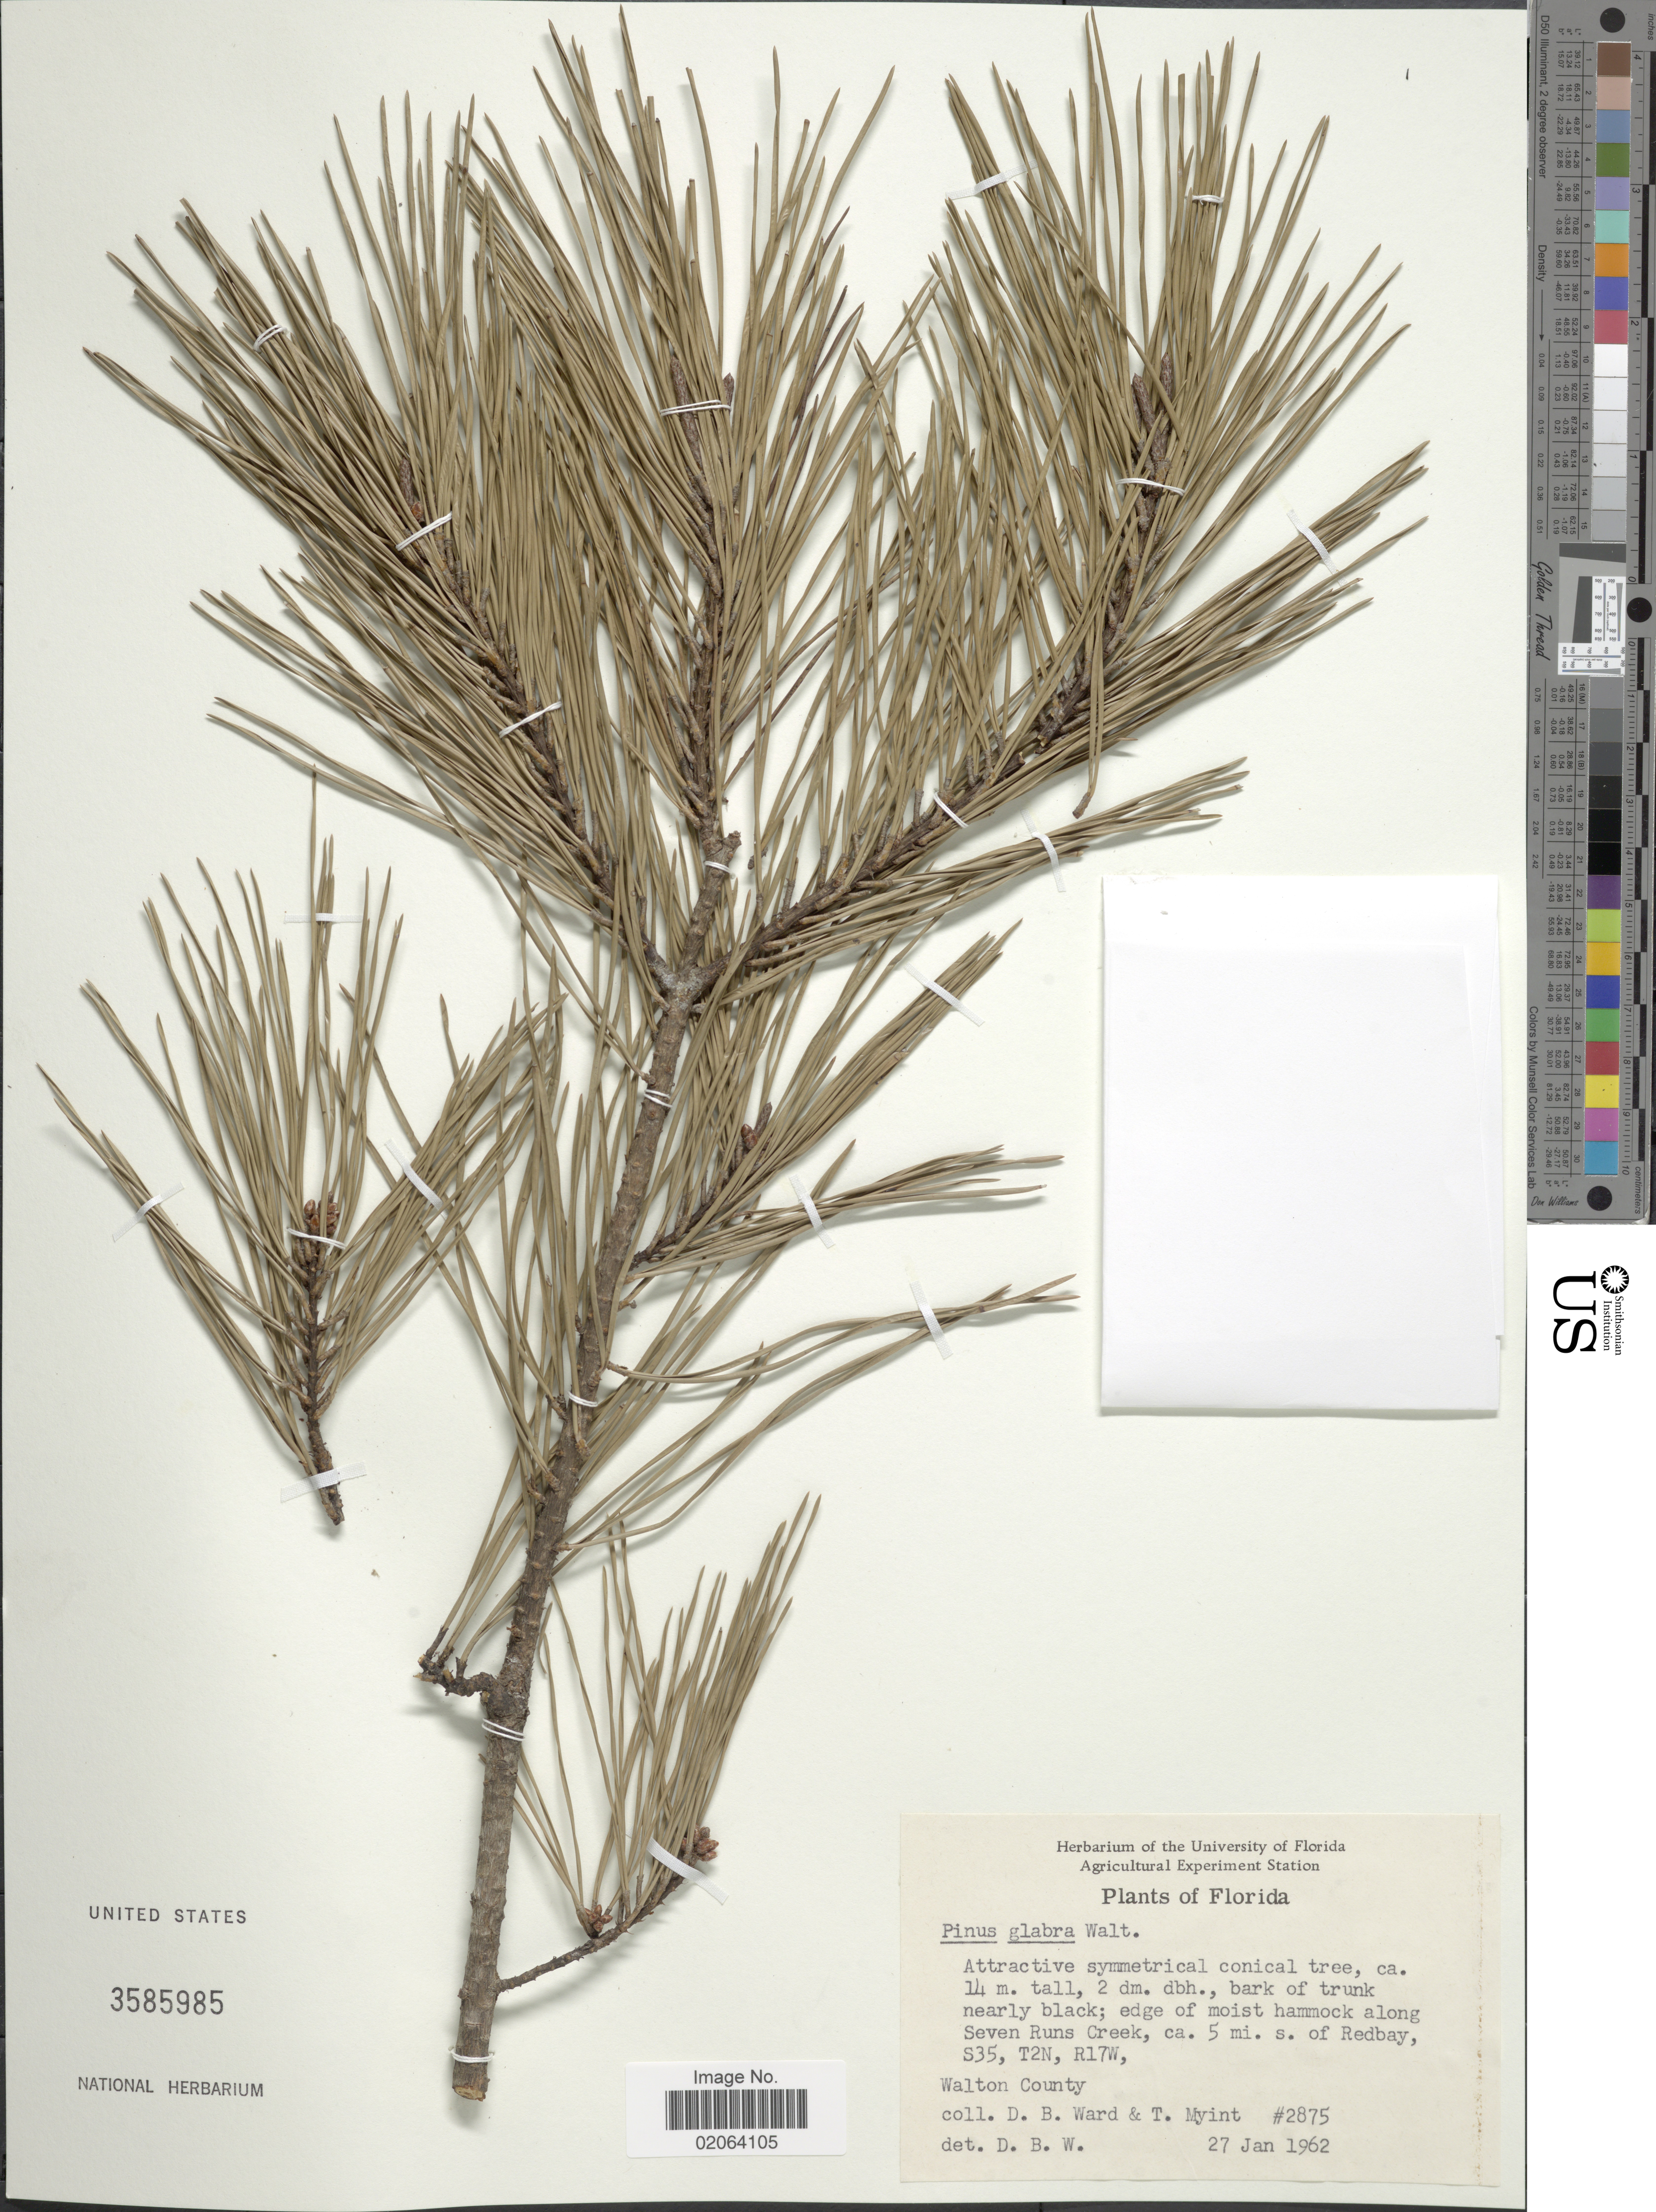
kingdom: Plantae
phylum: Tracheophyta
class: Pinopsida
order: Pinales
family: Pinaceae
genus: Pinus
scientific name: Pinus glabra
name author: Walter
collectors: D. B. Ward & T. Myint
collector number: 2875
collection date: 1962-01-27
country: United States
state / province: Florida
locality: Along Seven Runs Creek, ca. 5 mi. s. of Redbay, S35, T2N, R17W, Walton County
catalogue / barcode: US 3585985